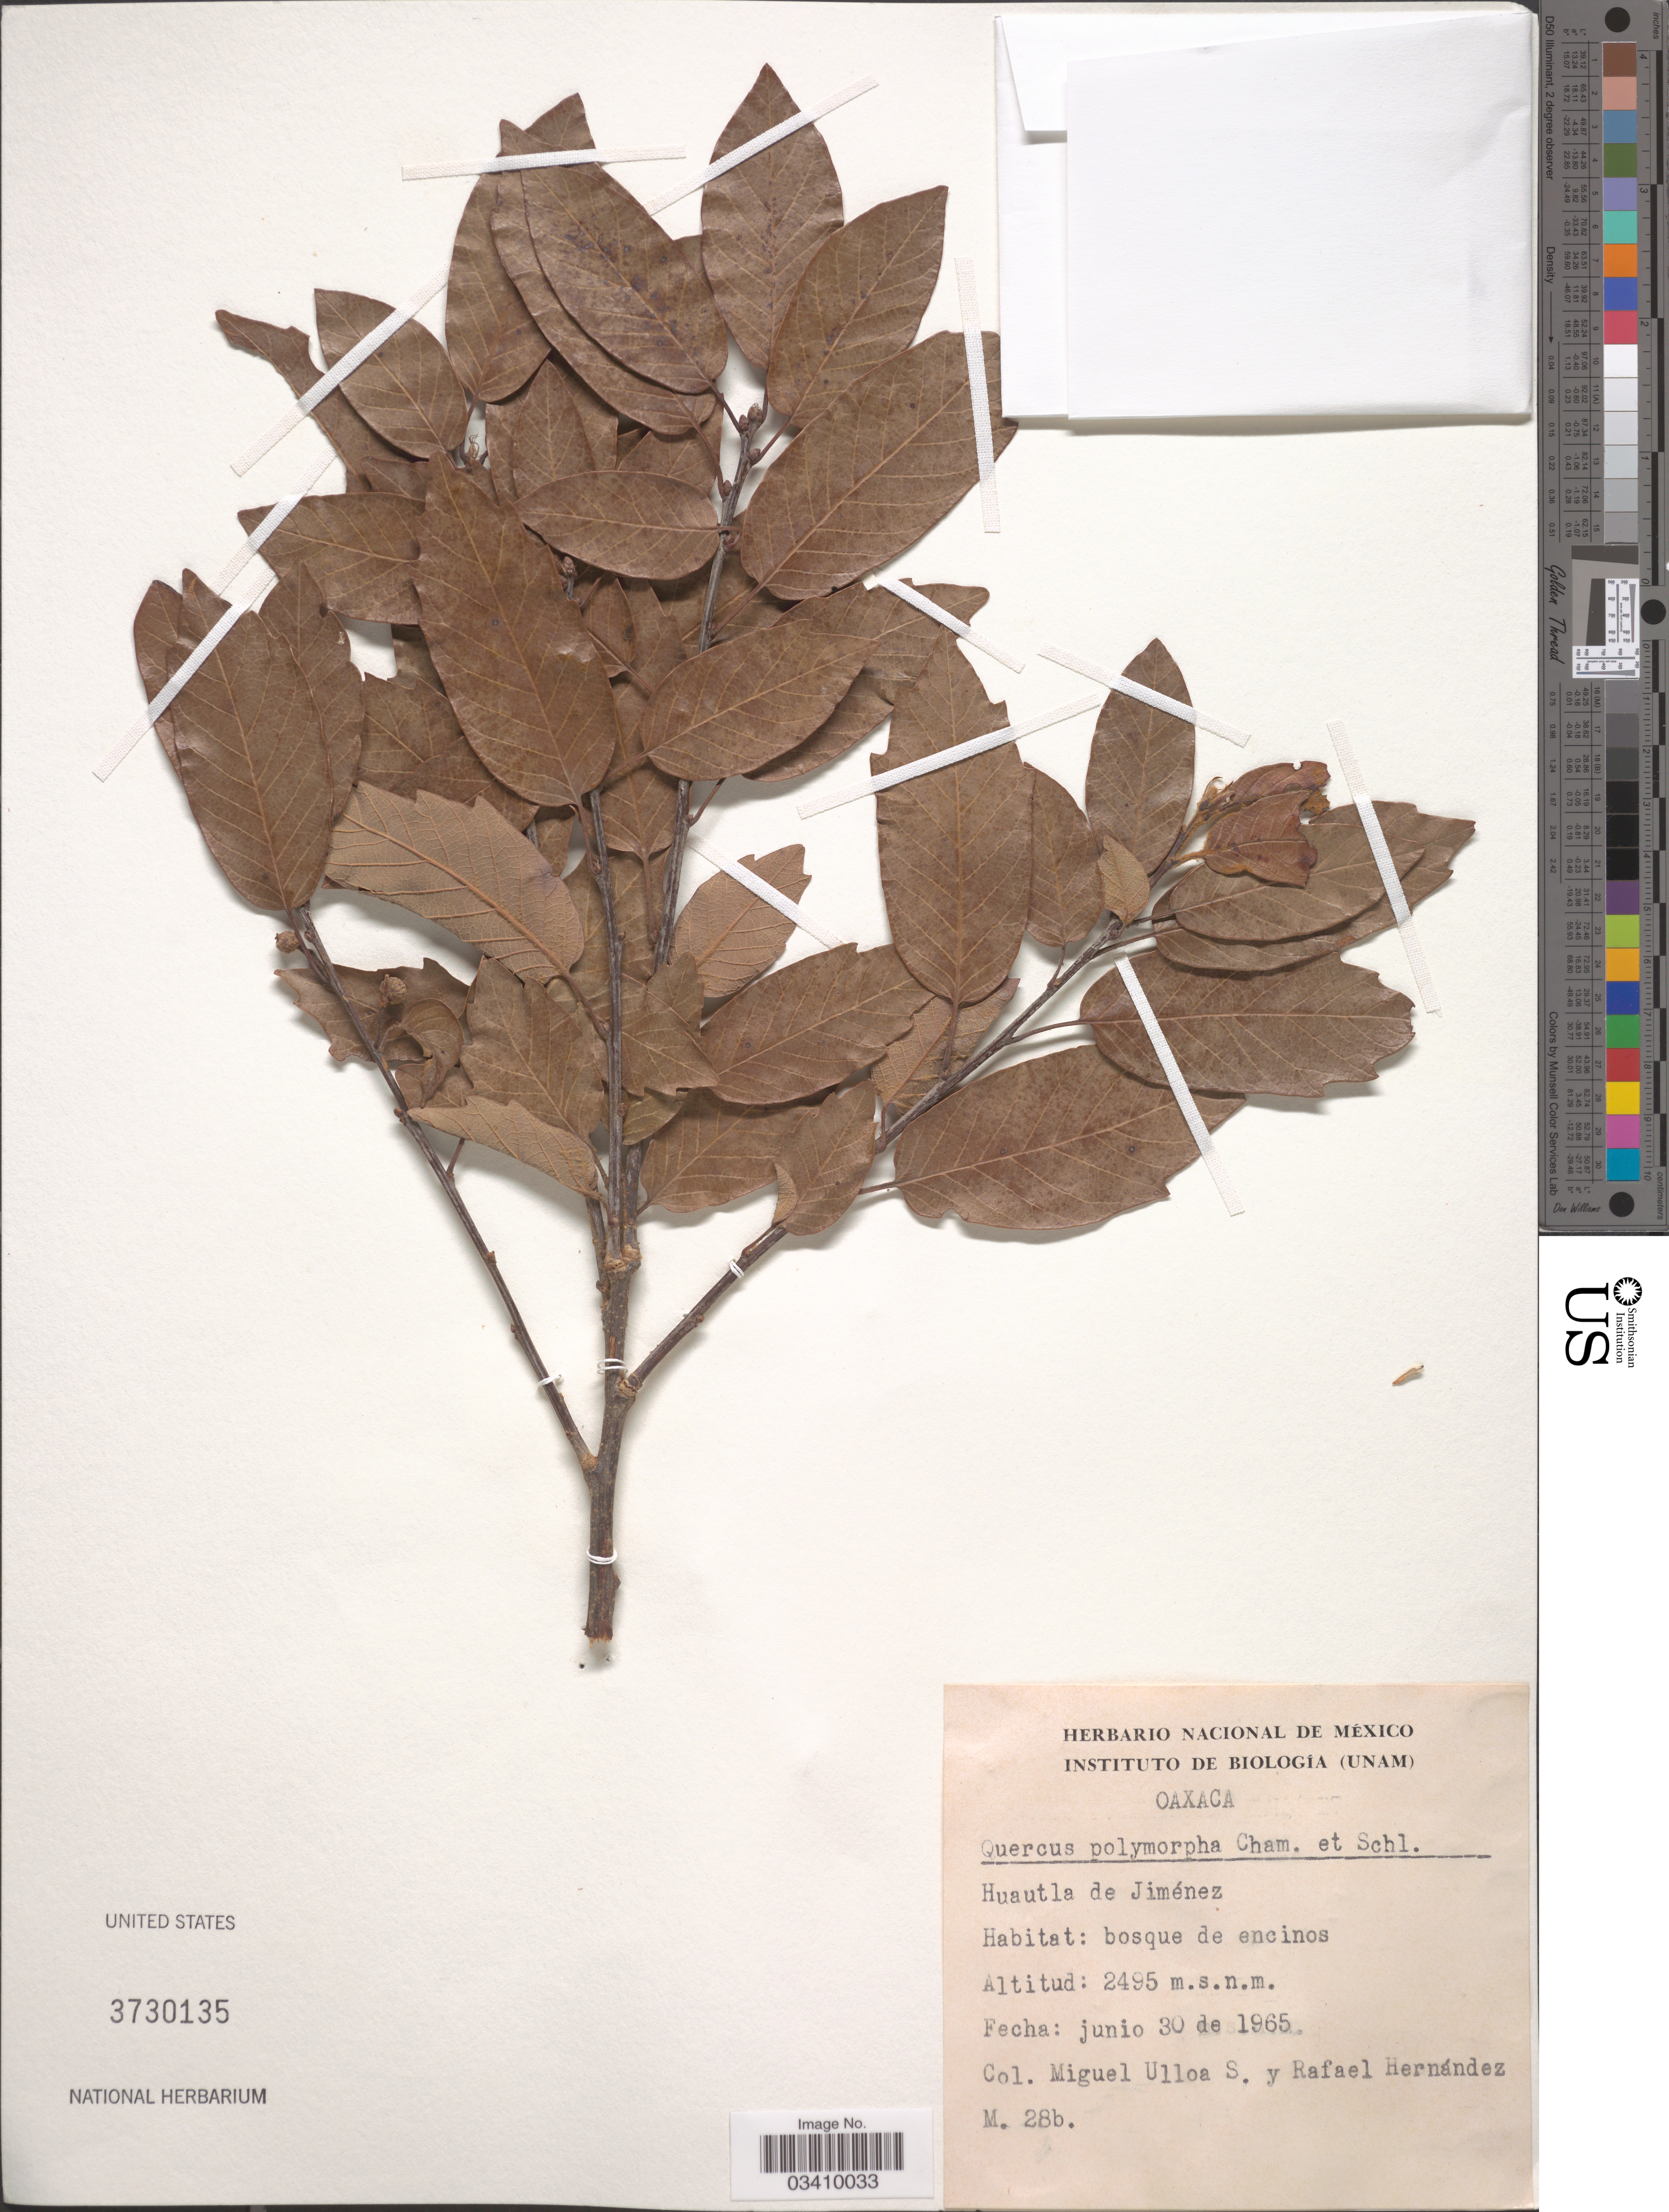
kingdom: Plantae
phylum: Tracheophyta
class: Magnoliopsida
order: Fagales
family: Fagaceae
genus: Quercus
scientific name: Quercus polymorpha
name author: Schltdl. & Cham.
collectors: M. Ulloa S. & R. Hernández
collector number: M. 28b.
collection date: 1965-06-30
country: Mexico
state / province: Oaxaca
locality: Huautla de Jiménez.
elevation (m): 2495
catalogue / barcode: US 3730135